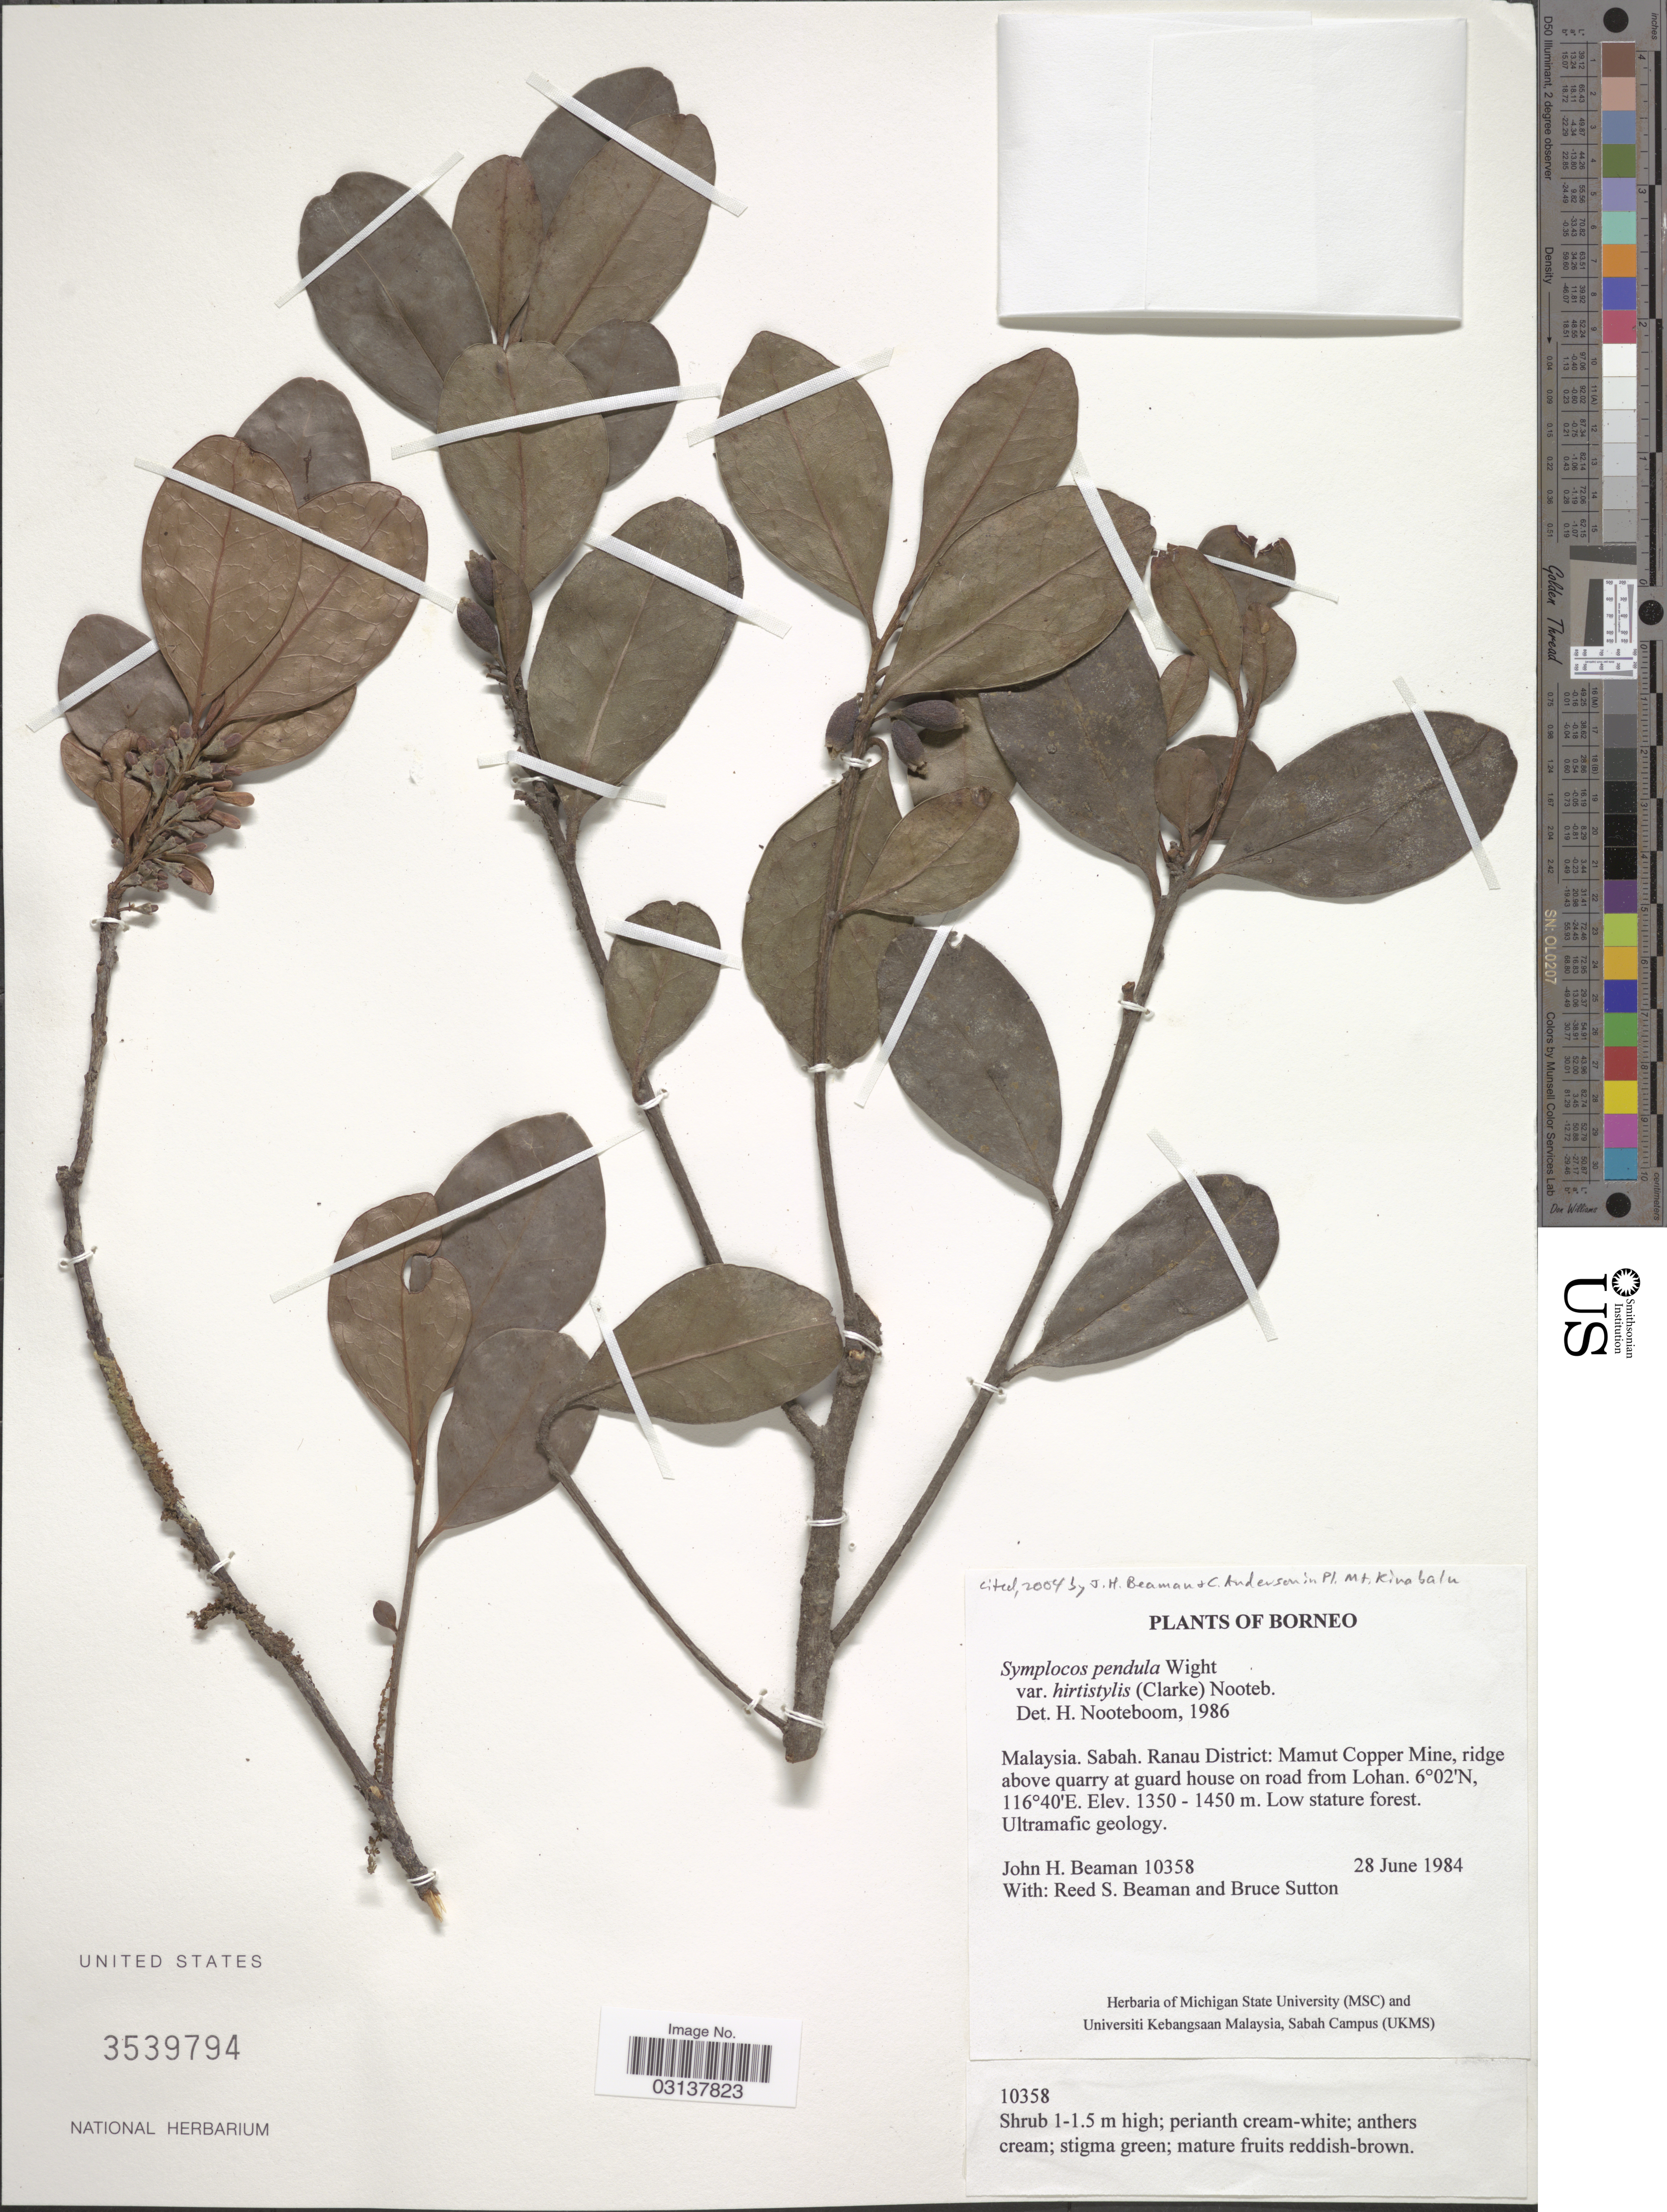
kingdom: Plantae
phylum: Tracheophyta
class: Magnoliopsida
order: Ericales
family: Symplocaceae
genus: Cordyloblaste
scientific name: Cordyloblaste pendula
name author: (Wight) Alston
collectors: J. H. Beaman, R. S. Beaman & B. Sutton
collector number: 10358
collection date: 1984-06-28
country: Malaysia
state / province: Sabah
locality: Borneo. Sabah. Ranau District: Mamut Copper Mine, ridge above quarry at guard house on road from Lohan.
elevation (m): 1350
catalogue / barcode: US 3539794